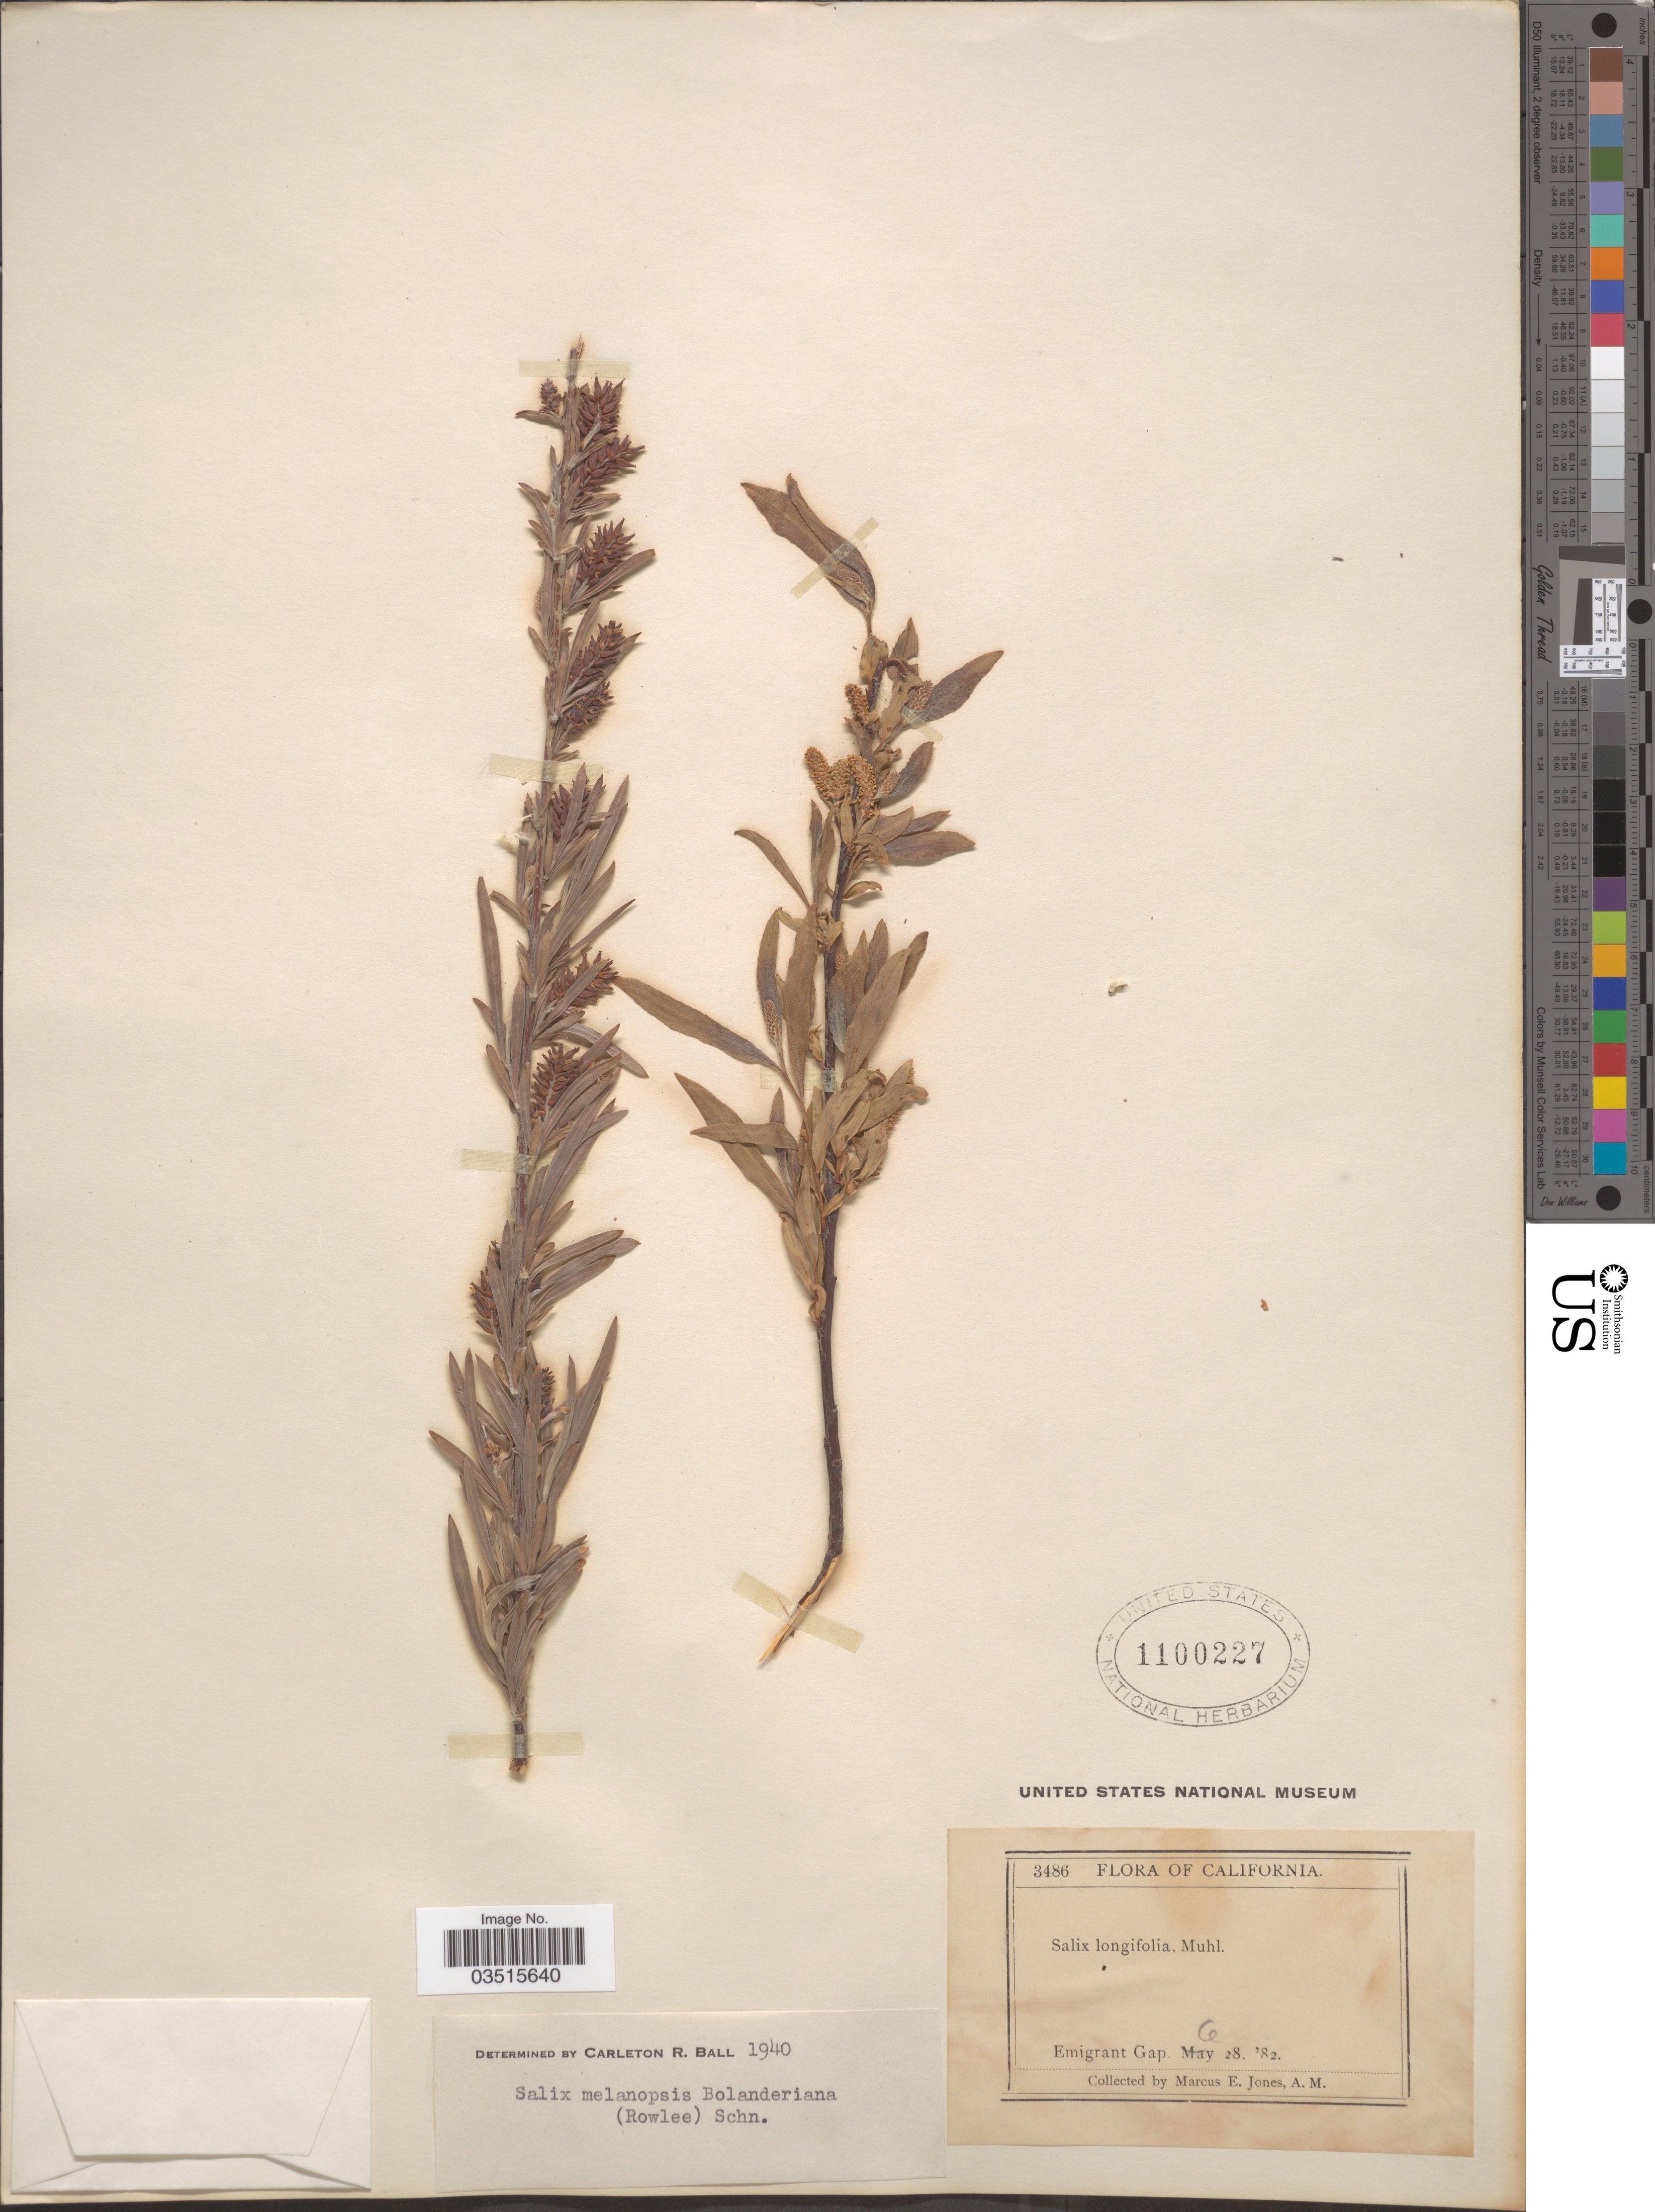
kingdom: Plantae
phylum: Tracheophyta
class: Magnoliopsida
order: Malpighiales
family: Salicaceae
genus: Salix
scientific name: Salix melanopsis var. bolanderiana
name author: (Rowlee) C.K. Schneid.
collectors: M. E. Jones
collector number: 3486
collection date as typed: Transcribed d/m/y: 28/6/82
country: United States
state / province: California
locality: Emigrant Gap.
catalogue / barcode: US 1100227